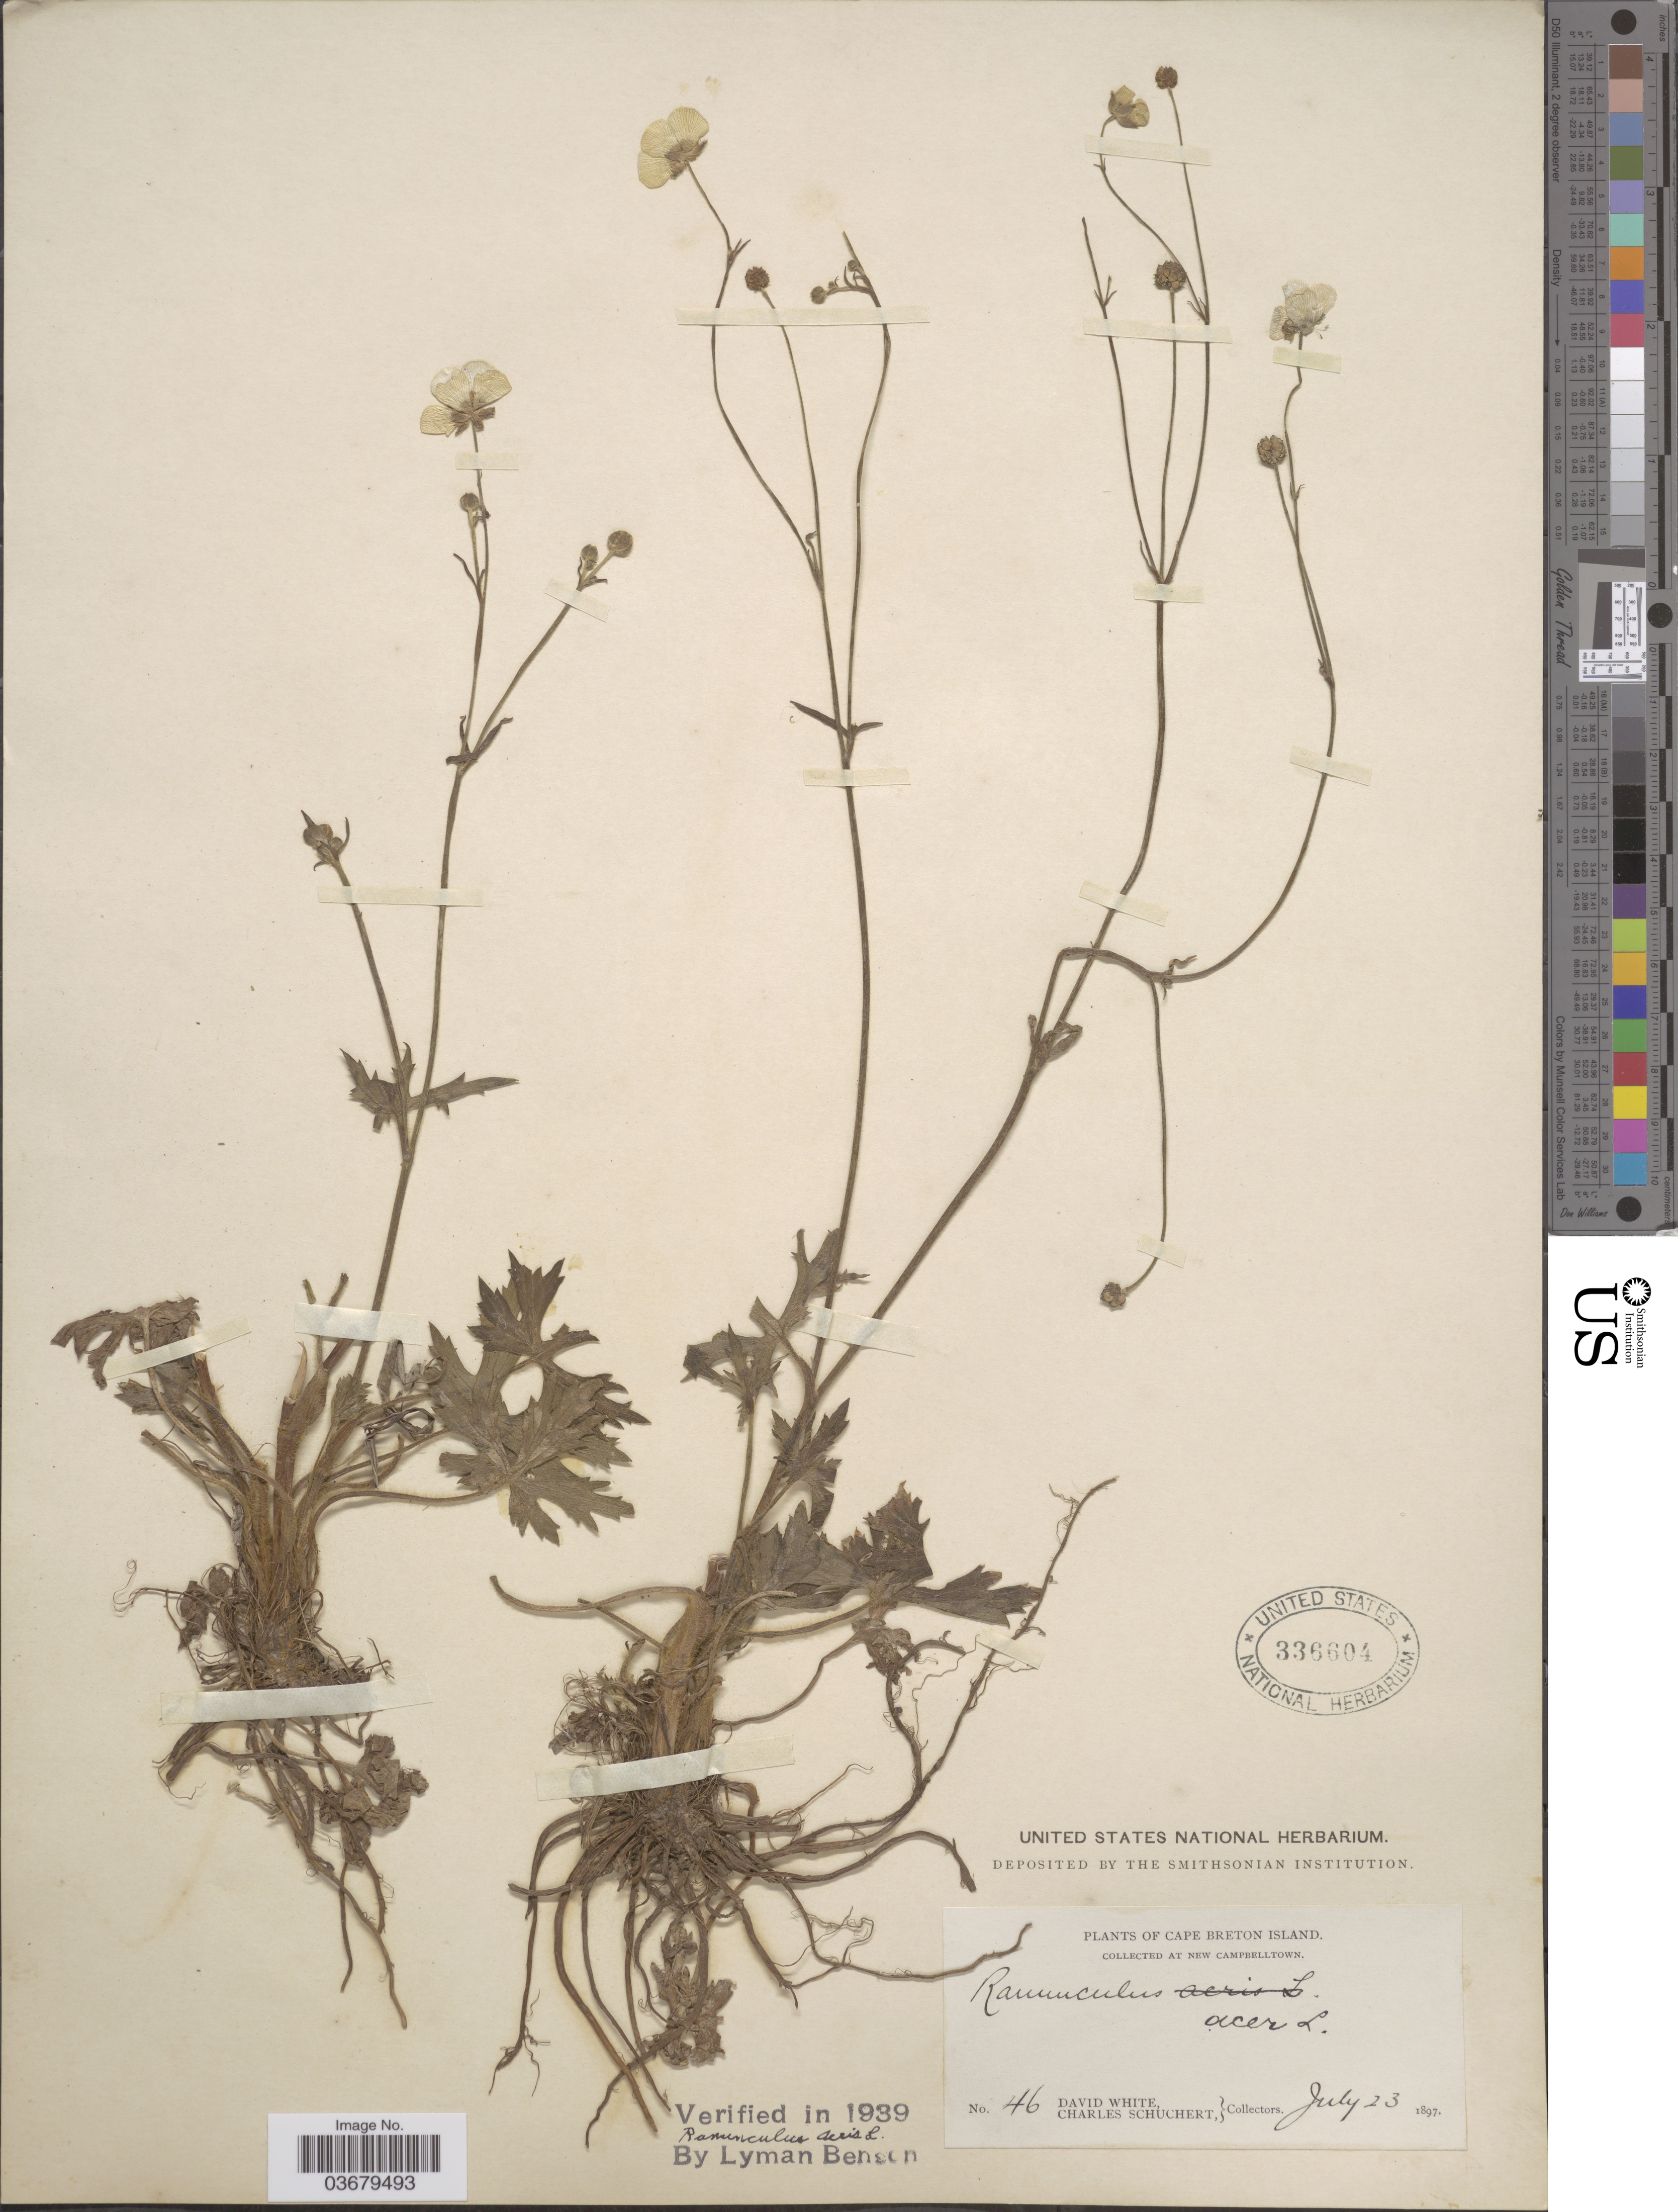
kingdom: Plantae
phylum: Tracheophyta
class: Magnoliopsida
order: Ranunculales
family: Ranunculaceae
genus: Ranunculus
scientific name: Ranunculus acris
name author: L.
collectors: D. White & C. Schuchert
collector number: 46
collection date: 1897-07-23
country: Canada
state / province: Nova Scotia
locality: Cape Breton Island. At New Campbelltown.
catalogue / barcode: US 336604